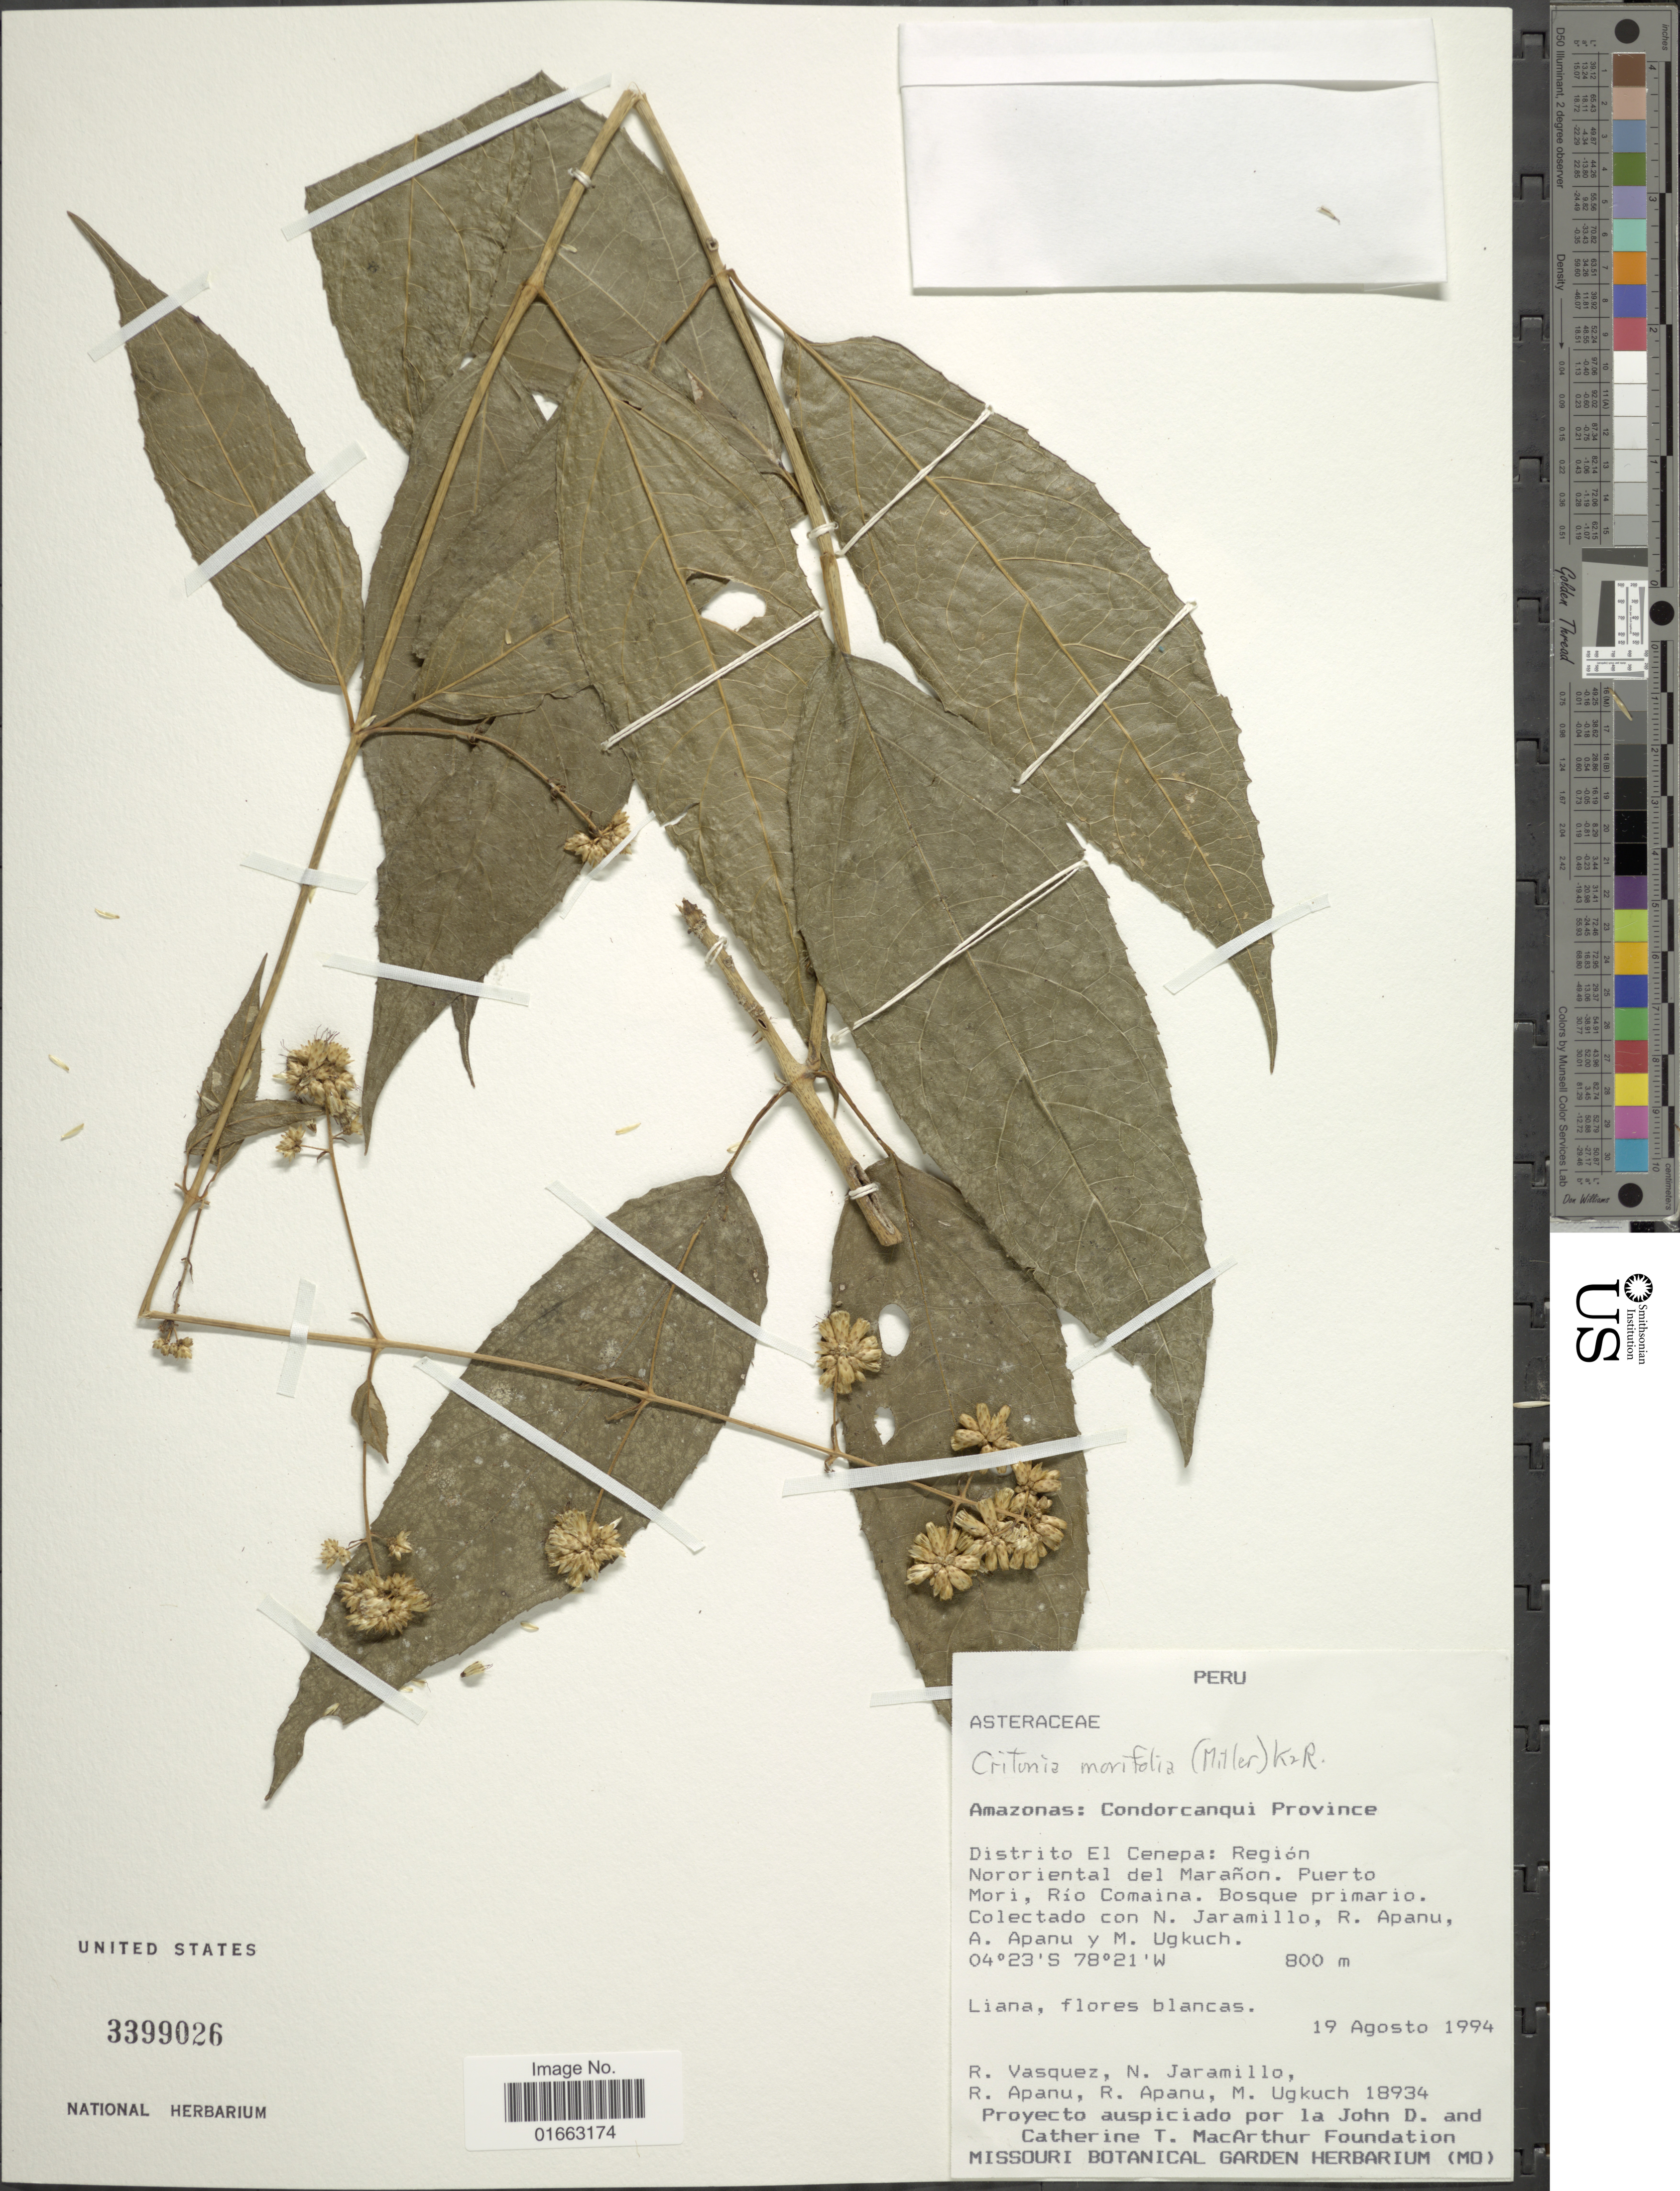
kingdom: Plantae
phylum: Tracheophyta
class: Magnoliopsida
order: Asterales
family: Asteraceae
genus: Critonia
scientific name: Critonia morifolia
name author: (Mill.) R.M. King & H. Rob.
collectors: R. Vasquez, N. Jaramillo, R. Apanu & M. Ugkuch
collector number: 18934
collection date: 1994-08-19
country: Peru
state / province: Amazonas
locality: Condorcanqui Province, Distrito El Cenepa: Región Nororiental del Marañon, Puerto Mori, Río Comaina, Bosque primario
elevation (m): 800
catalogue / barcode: US 3399026